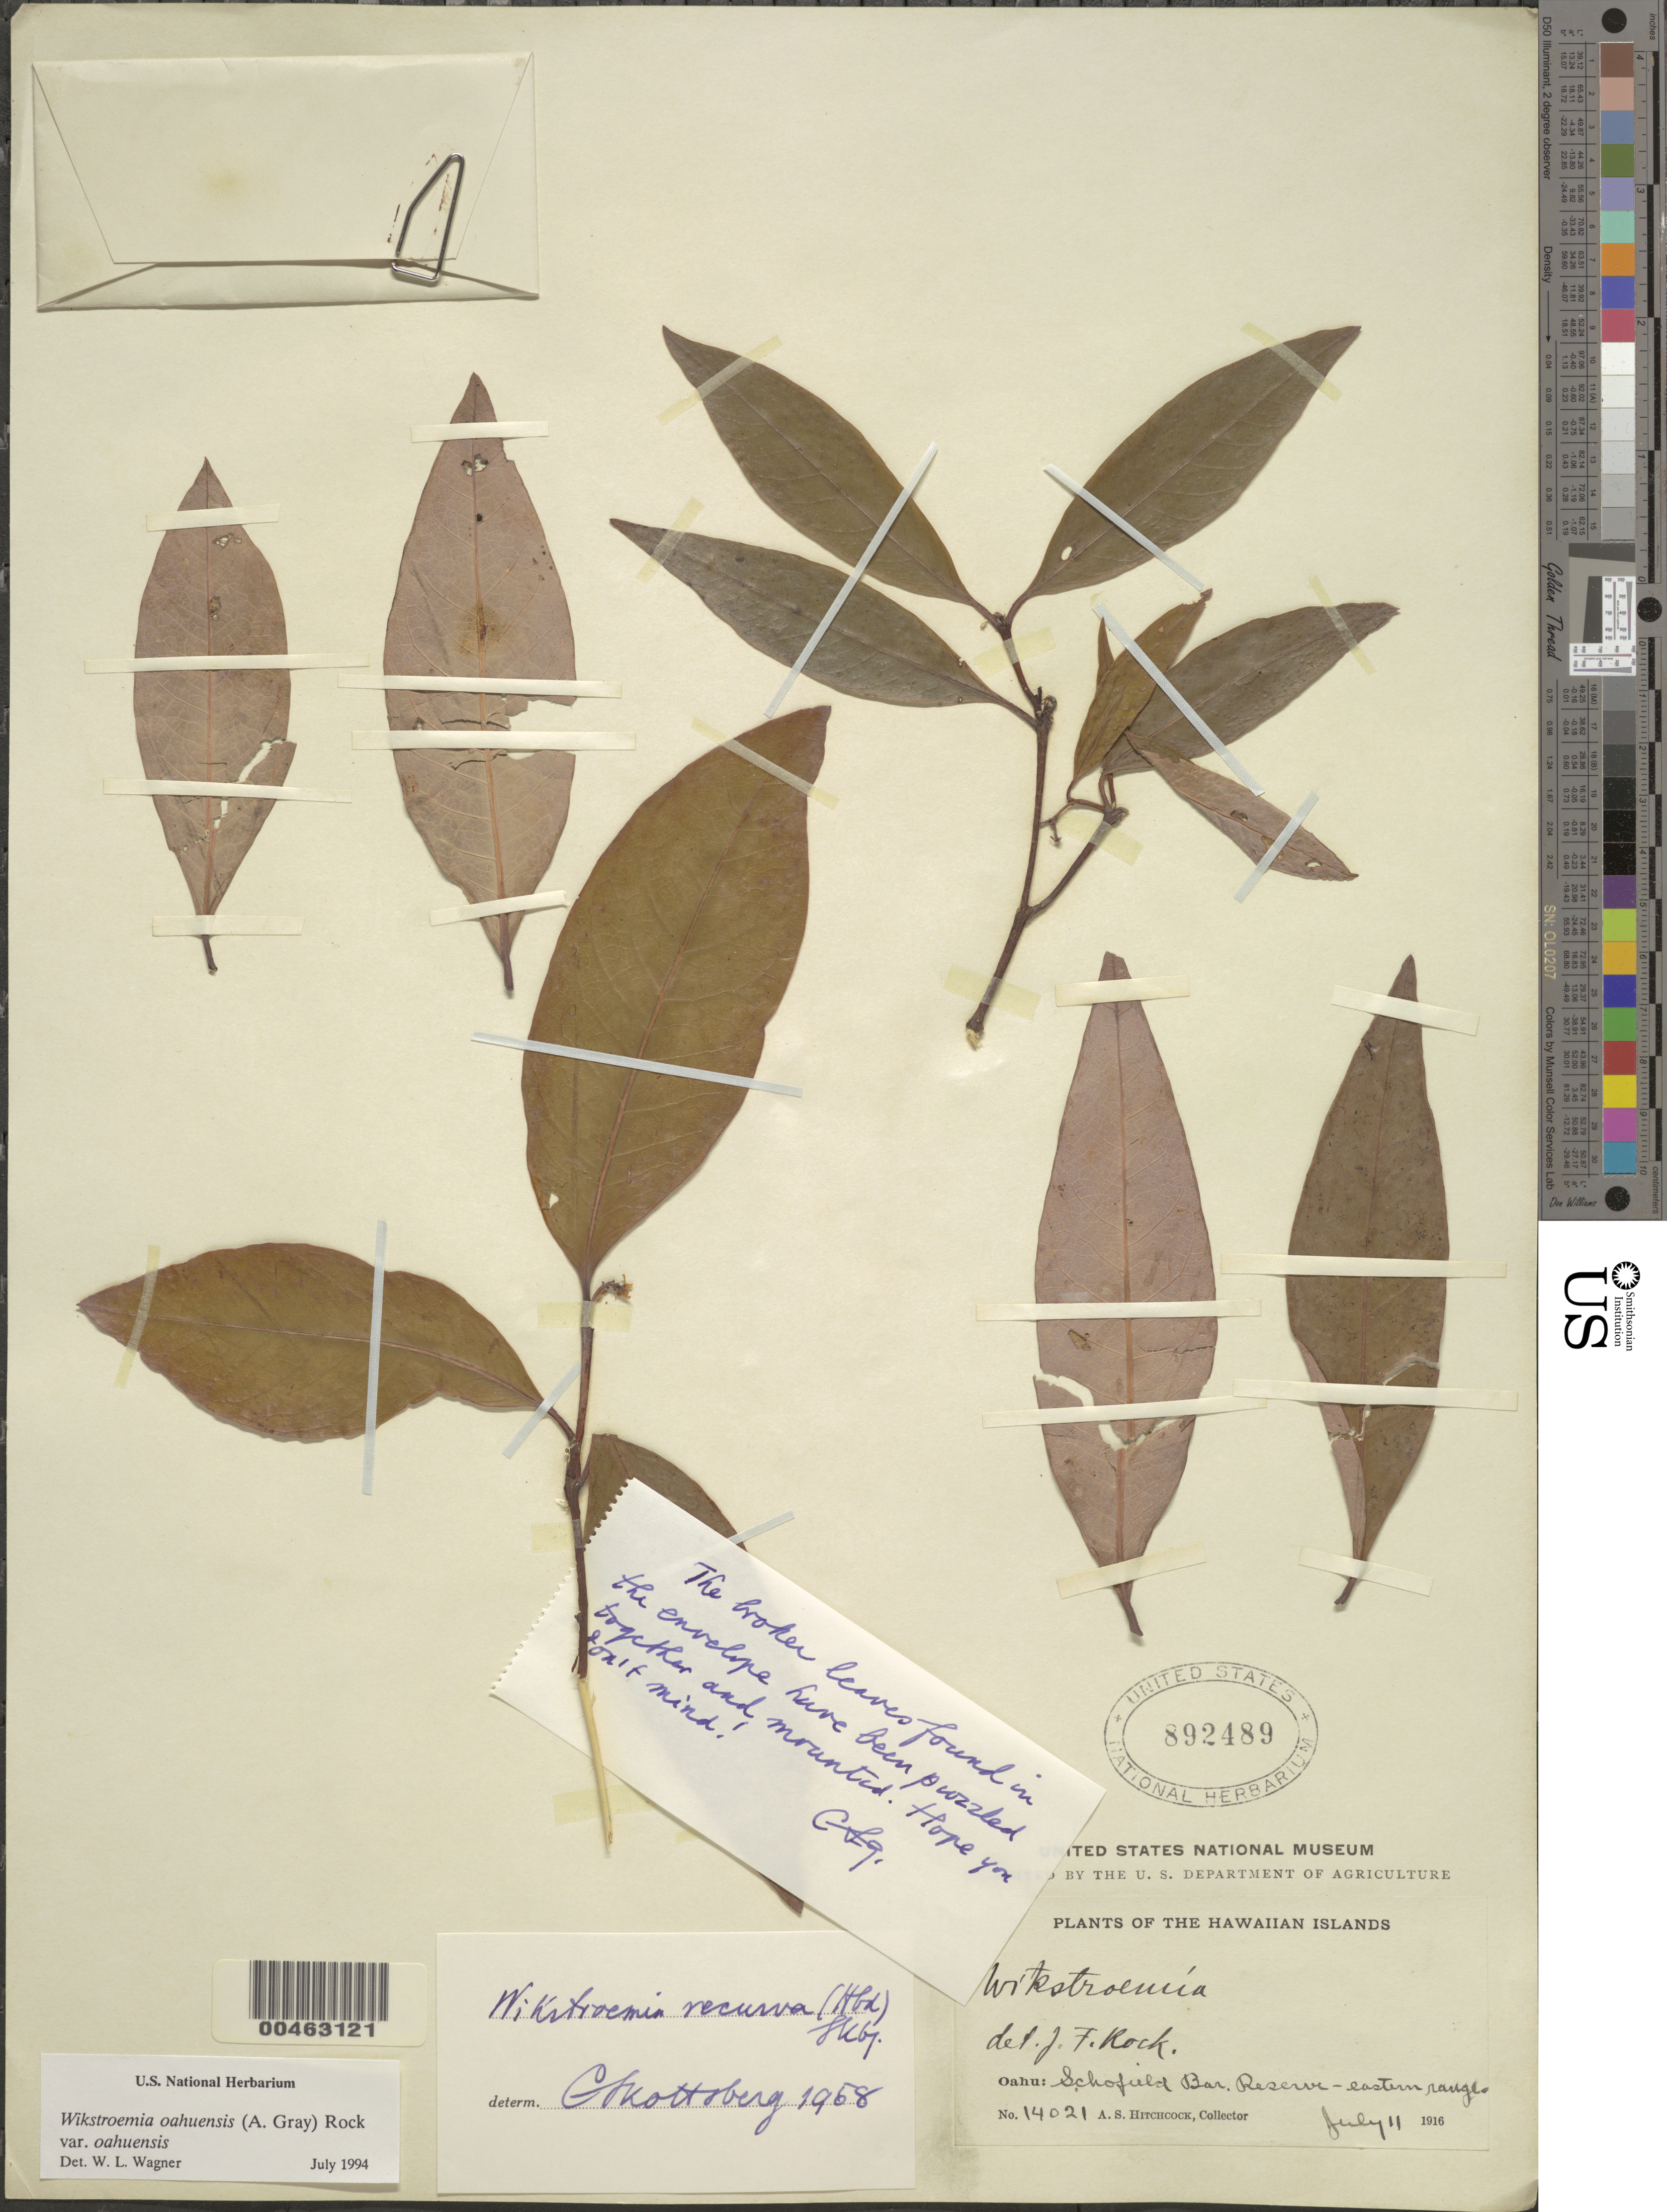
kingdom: Plantae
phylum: Tracheophyta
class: Magnoliopsida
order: Malvales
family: Thymelaeaceae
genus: Wikstroemia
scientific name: Wikstroemia oahuensis var. oahuensis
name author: (A. Gray) Rock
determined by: Wagner, W. L., (BOT), Smithsonian Institution - National Museum of Natural History (UNITED STATES)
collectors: A. S. Hitchcock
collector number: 14021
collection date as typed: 11 Jul 1916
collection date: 1916-07-11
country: United States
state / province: Hawaii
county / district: Honolulu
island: Oahu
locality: Schofield Bar. Reserve, E range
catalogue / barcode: US 892489